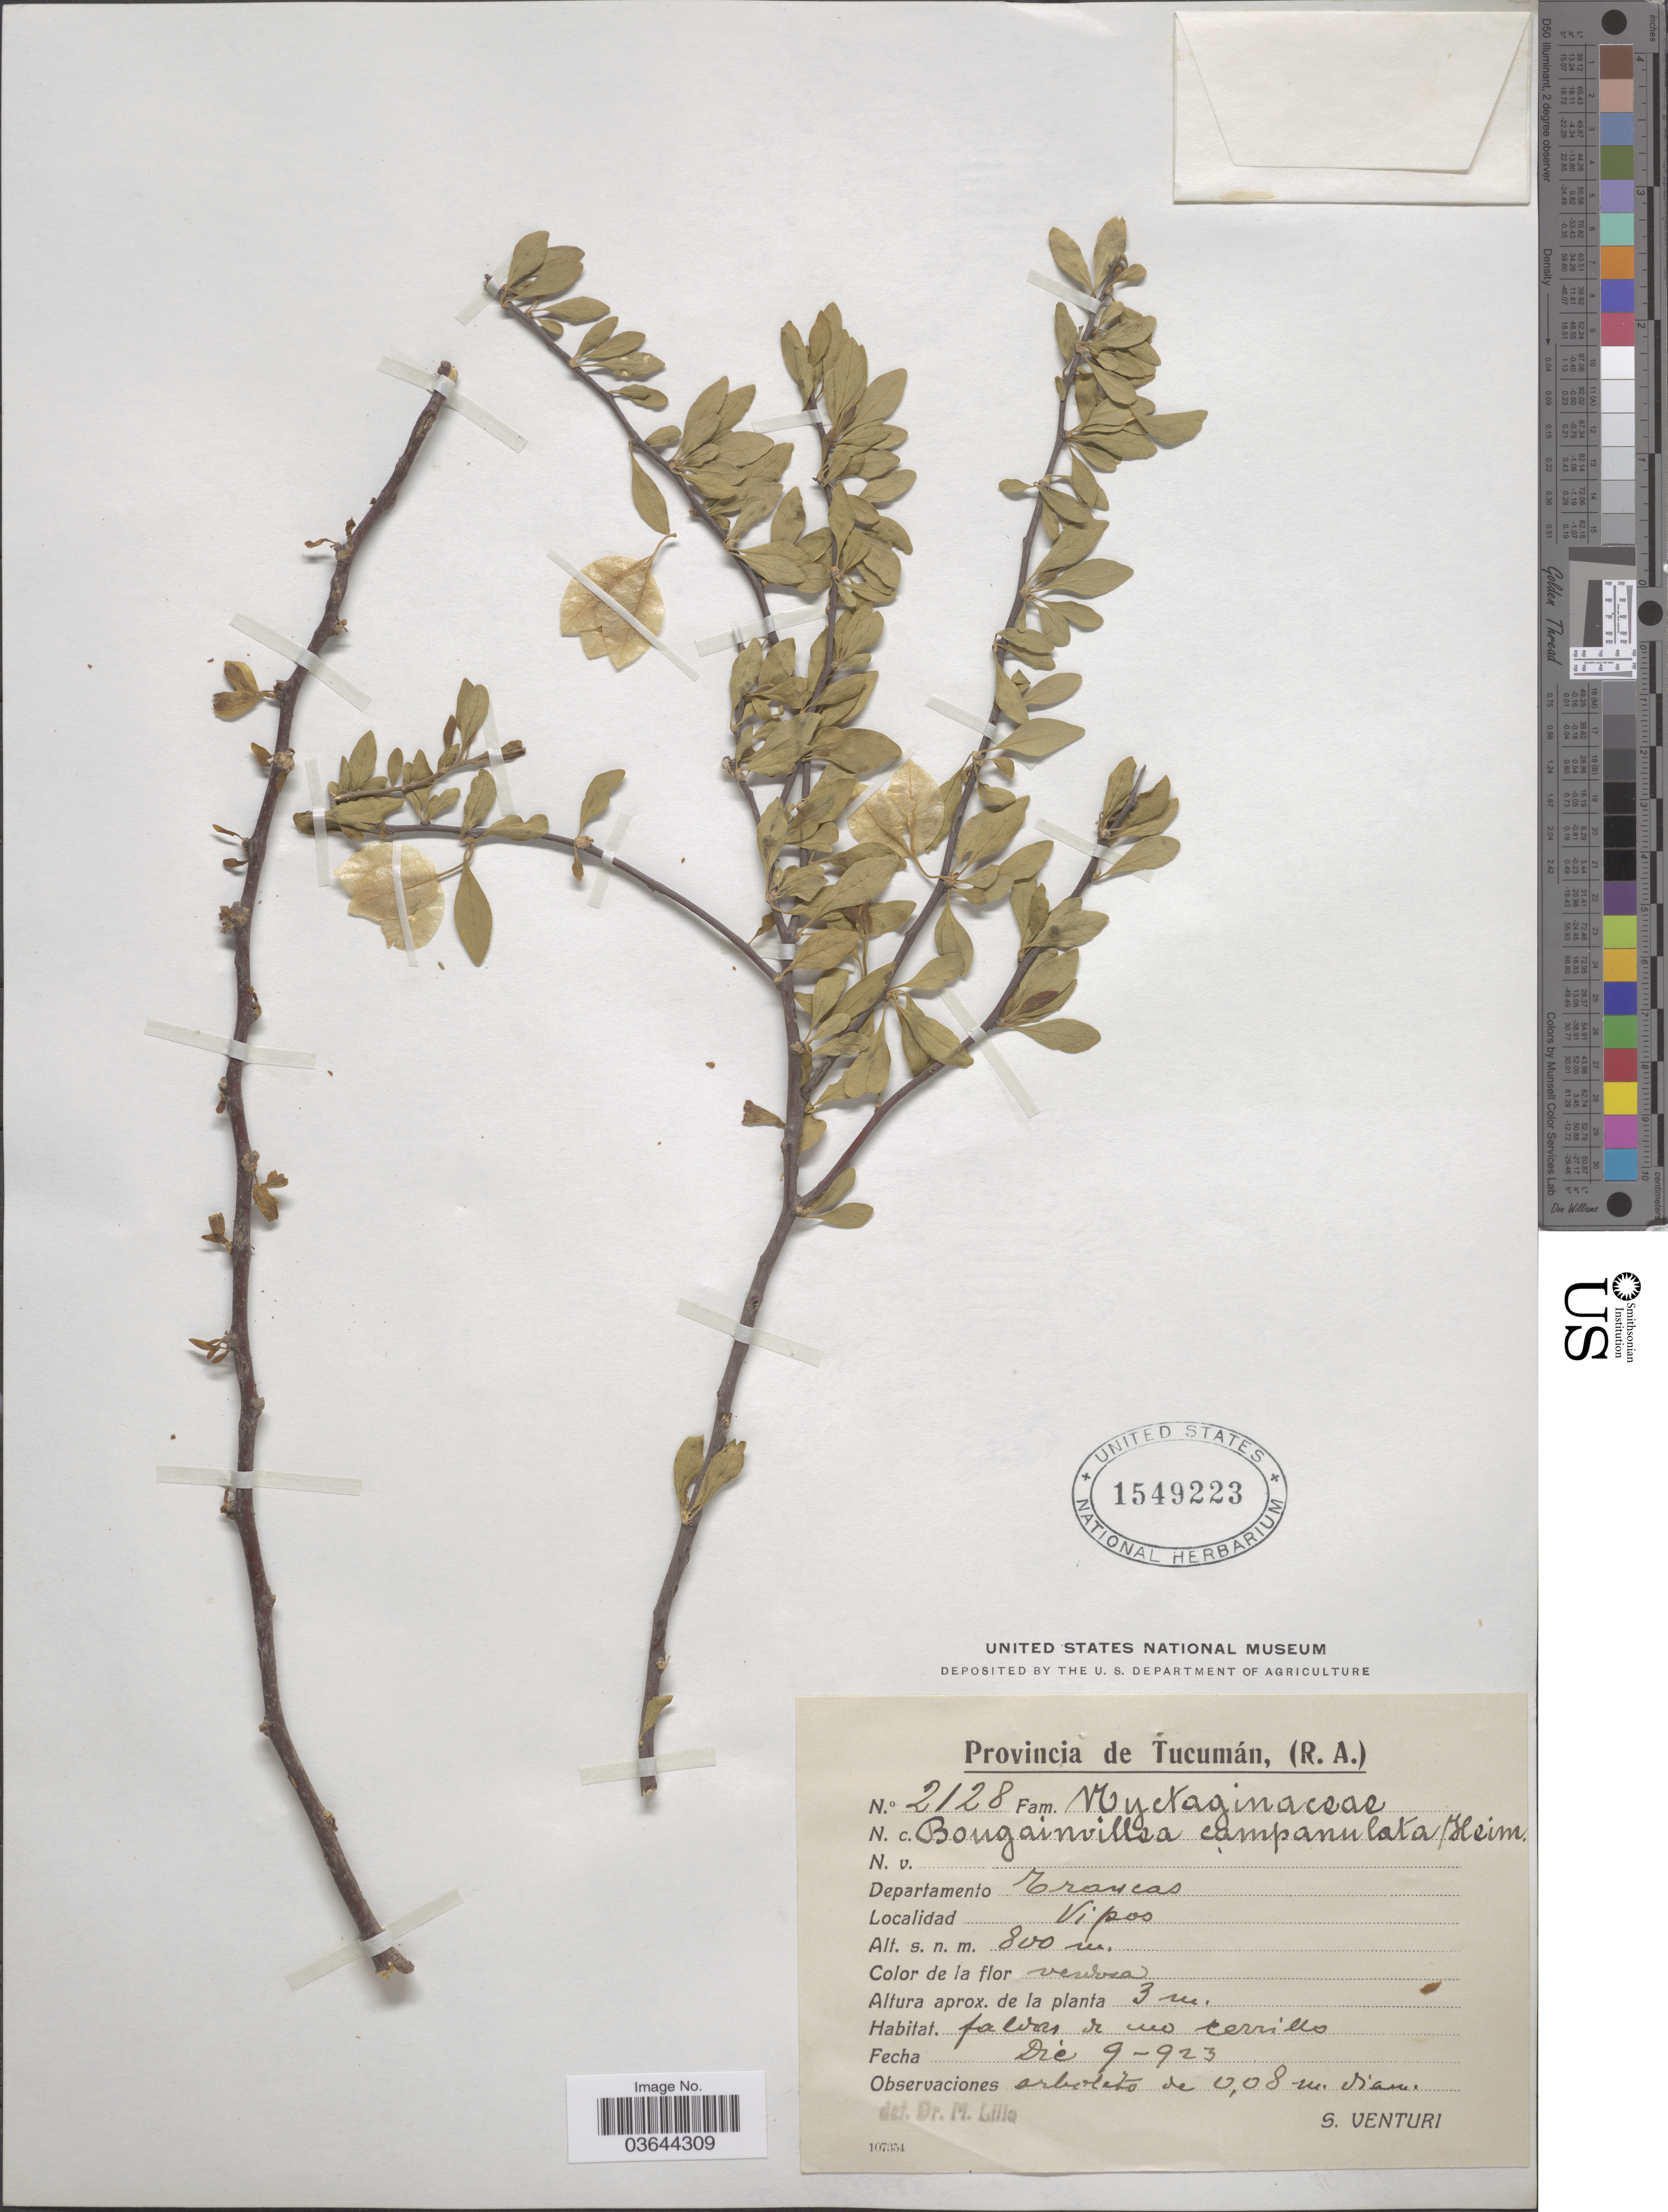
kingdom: Plantae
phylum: Tracheophyta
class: Magnoliopsida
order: Caryophyllales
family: Nyctaginaceae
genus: Bougainvillea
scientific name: Bougainvillea campanulata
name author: Heimerl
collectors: S. Venturi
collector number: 2128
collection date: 1923-12-09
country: Argentina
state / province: Tucuman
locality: Departamento Trancas. Vipos.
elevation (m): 800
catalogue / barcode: US 1549223